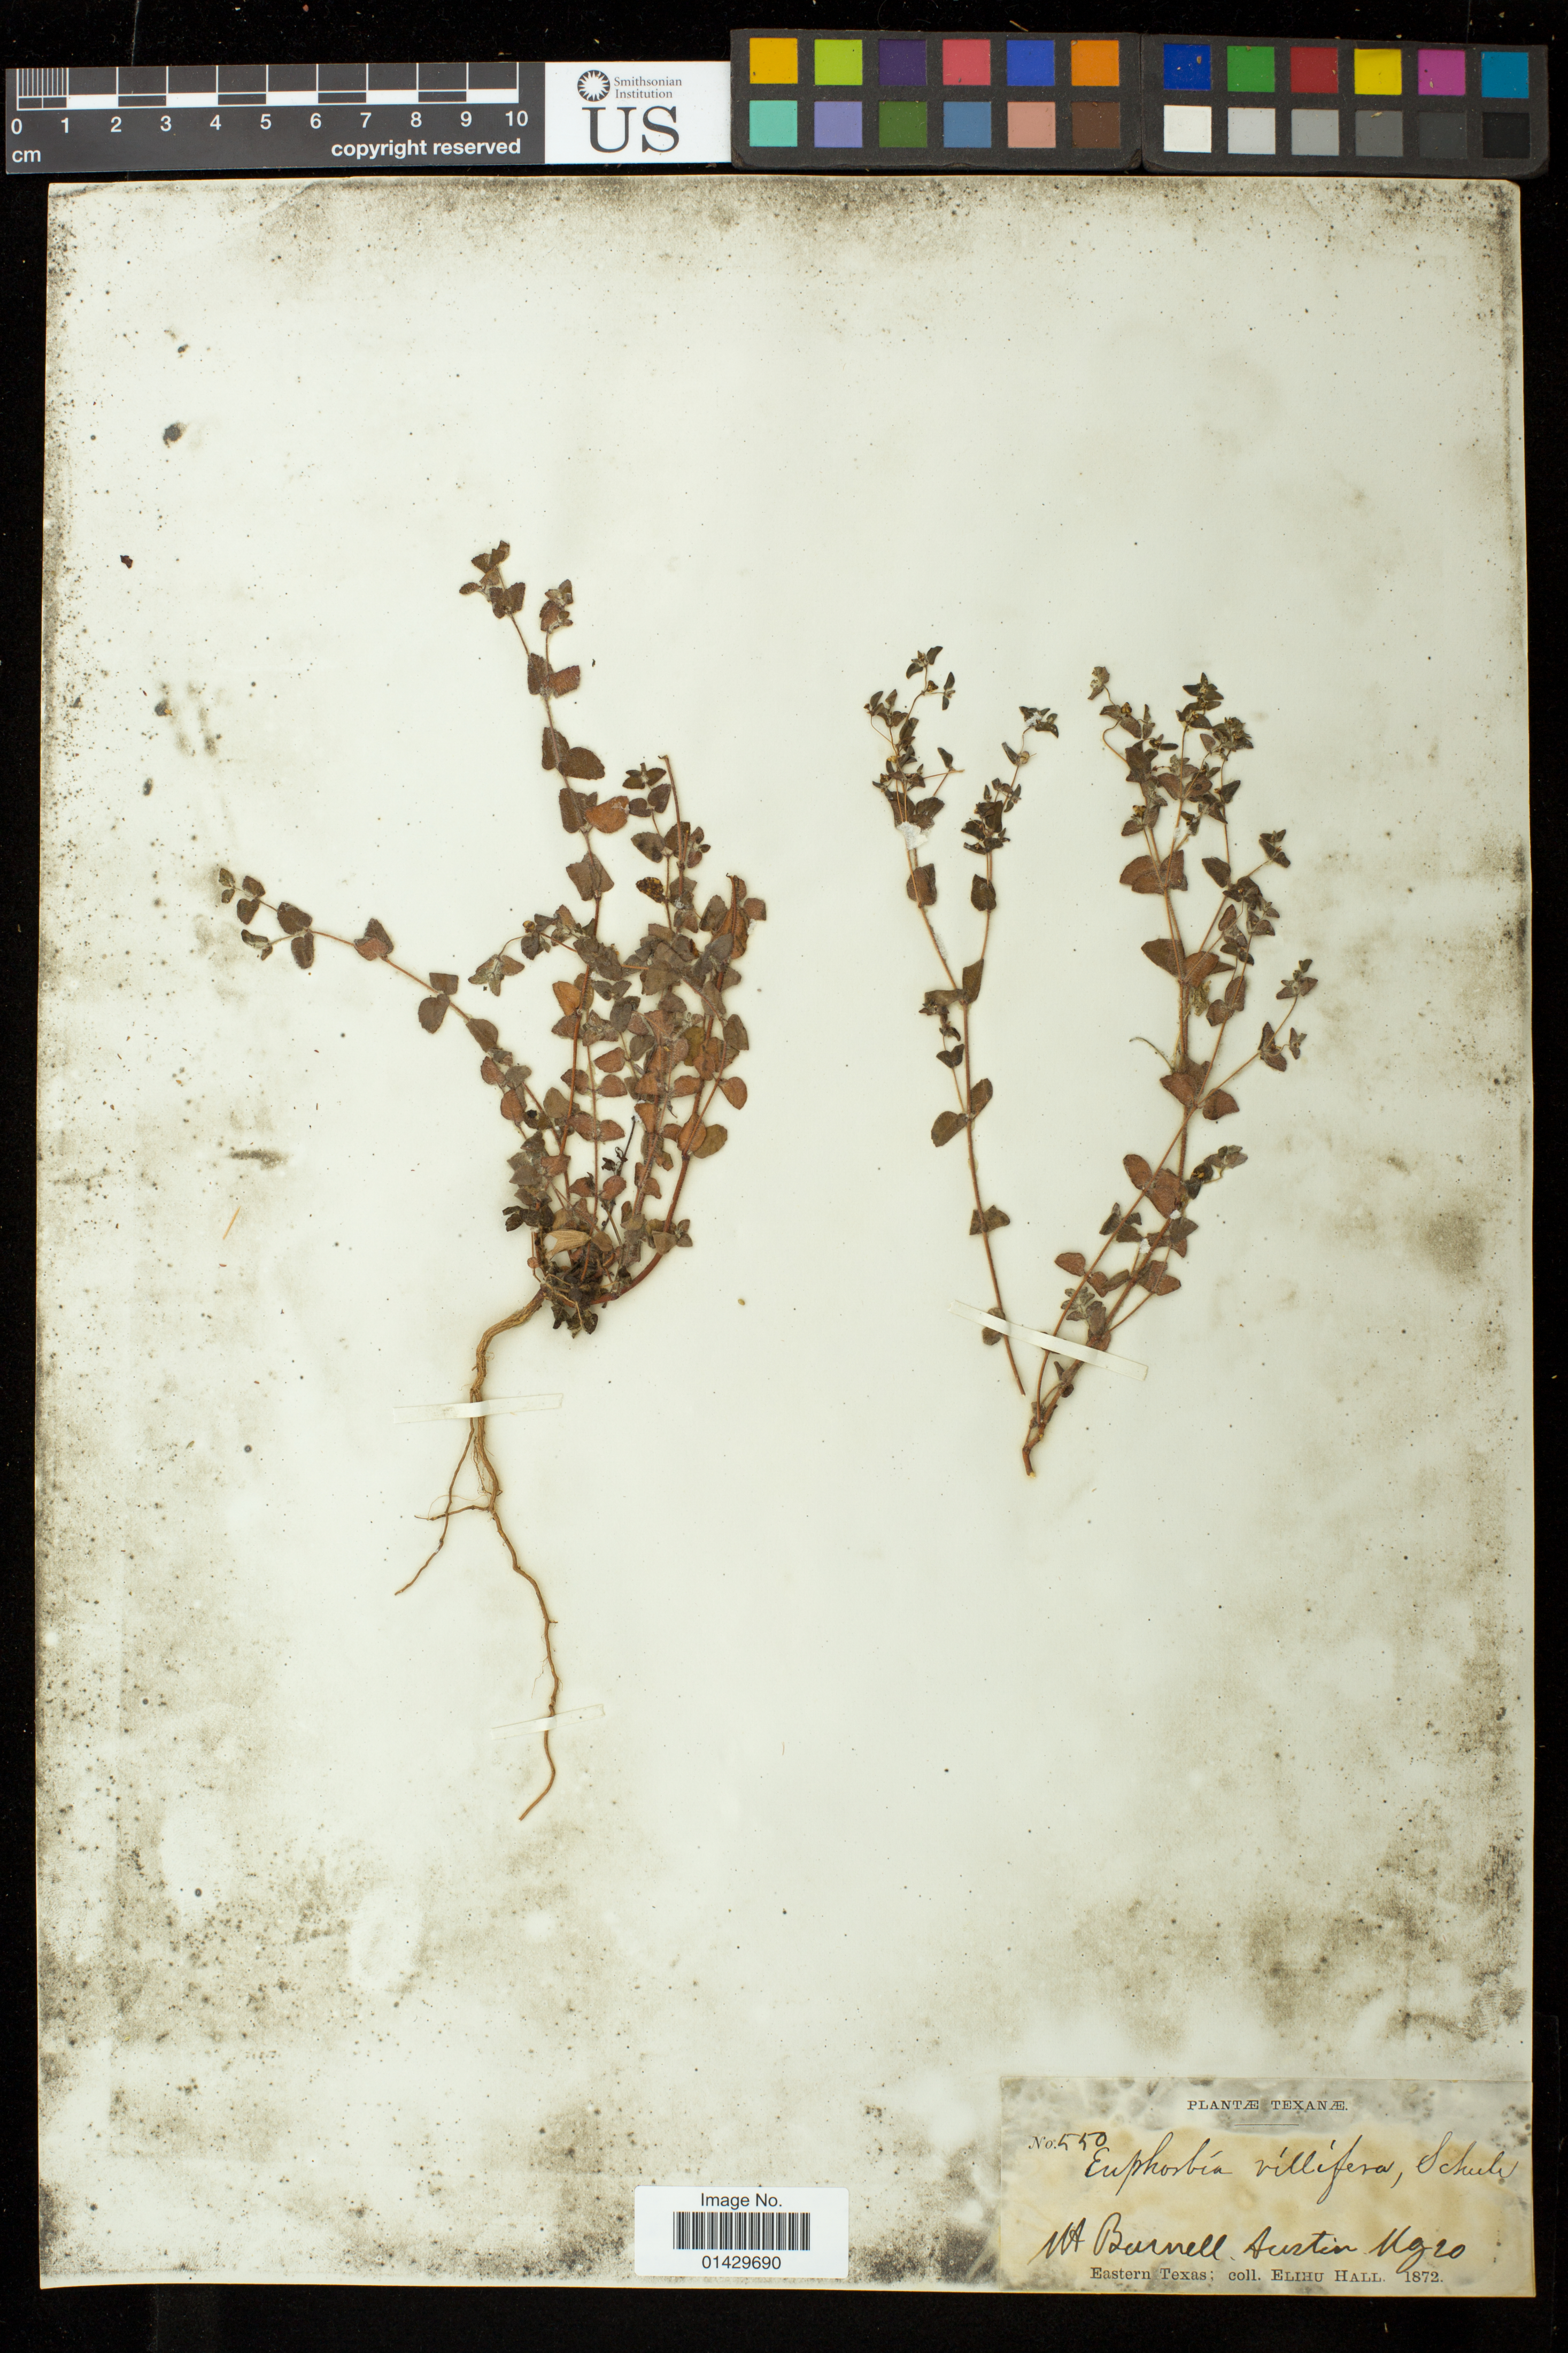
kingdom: Plantae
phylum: Tracheophyta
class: Magnoliopsida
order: Malpighiales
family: Euphorbiaceae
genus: Euphorbia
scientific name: Euphorbia villifera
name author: Scheele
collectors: E. Hall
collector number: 550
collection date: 1872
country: United States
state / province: Texas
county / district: Travis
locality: Mt. Burnell, Austin Mg 20